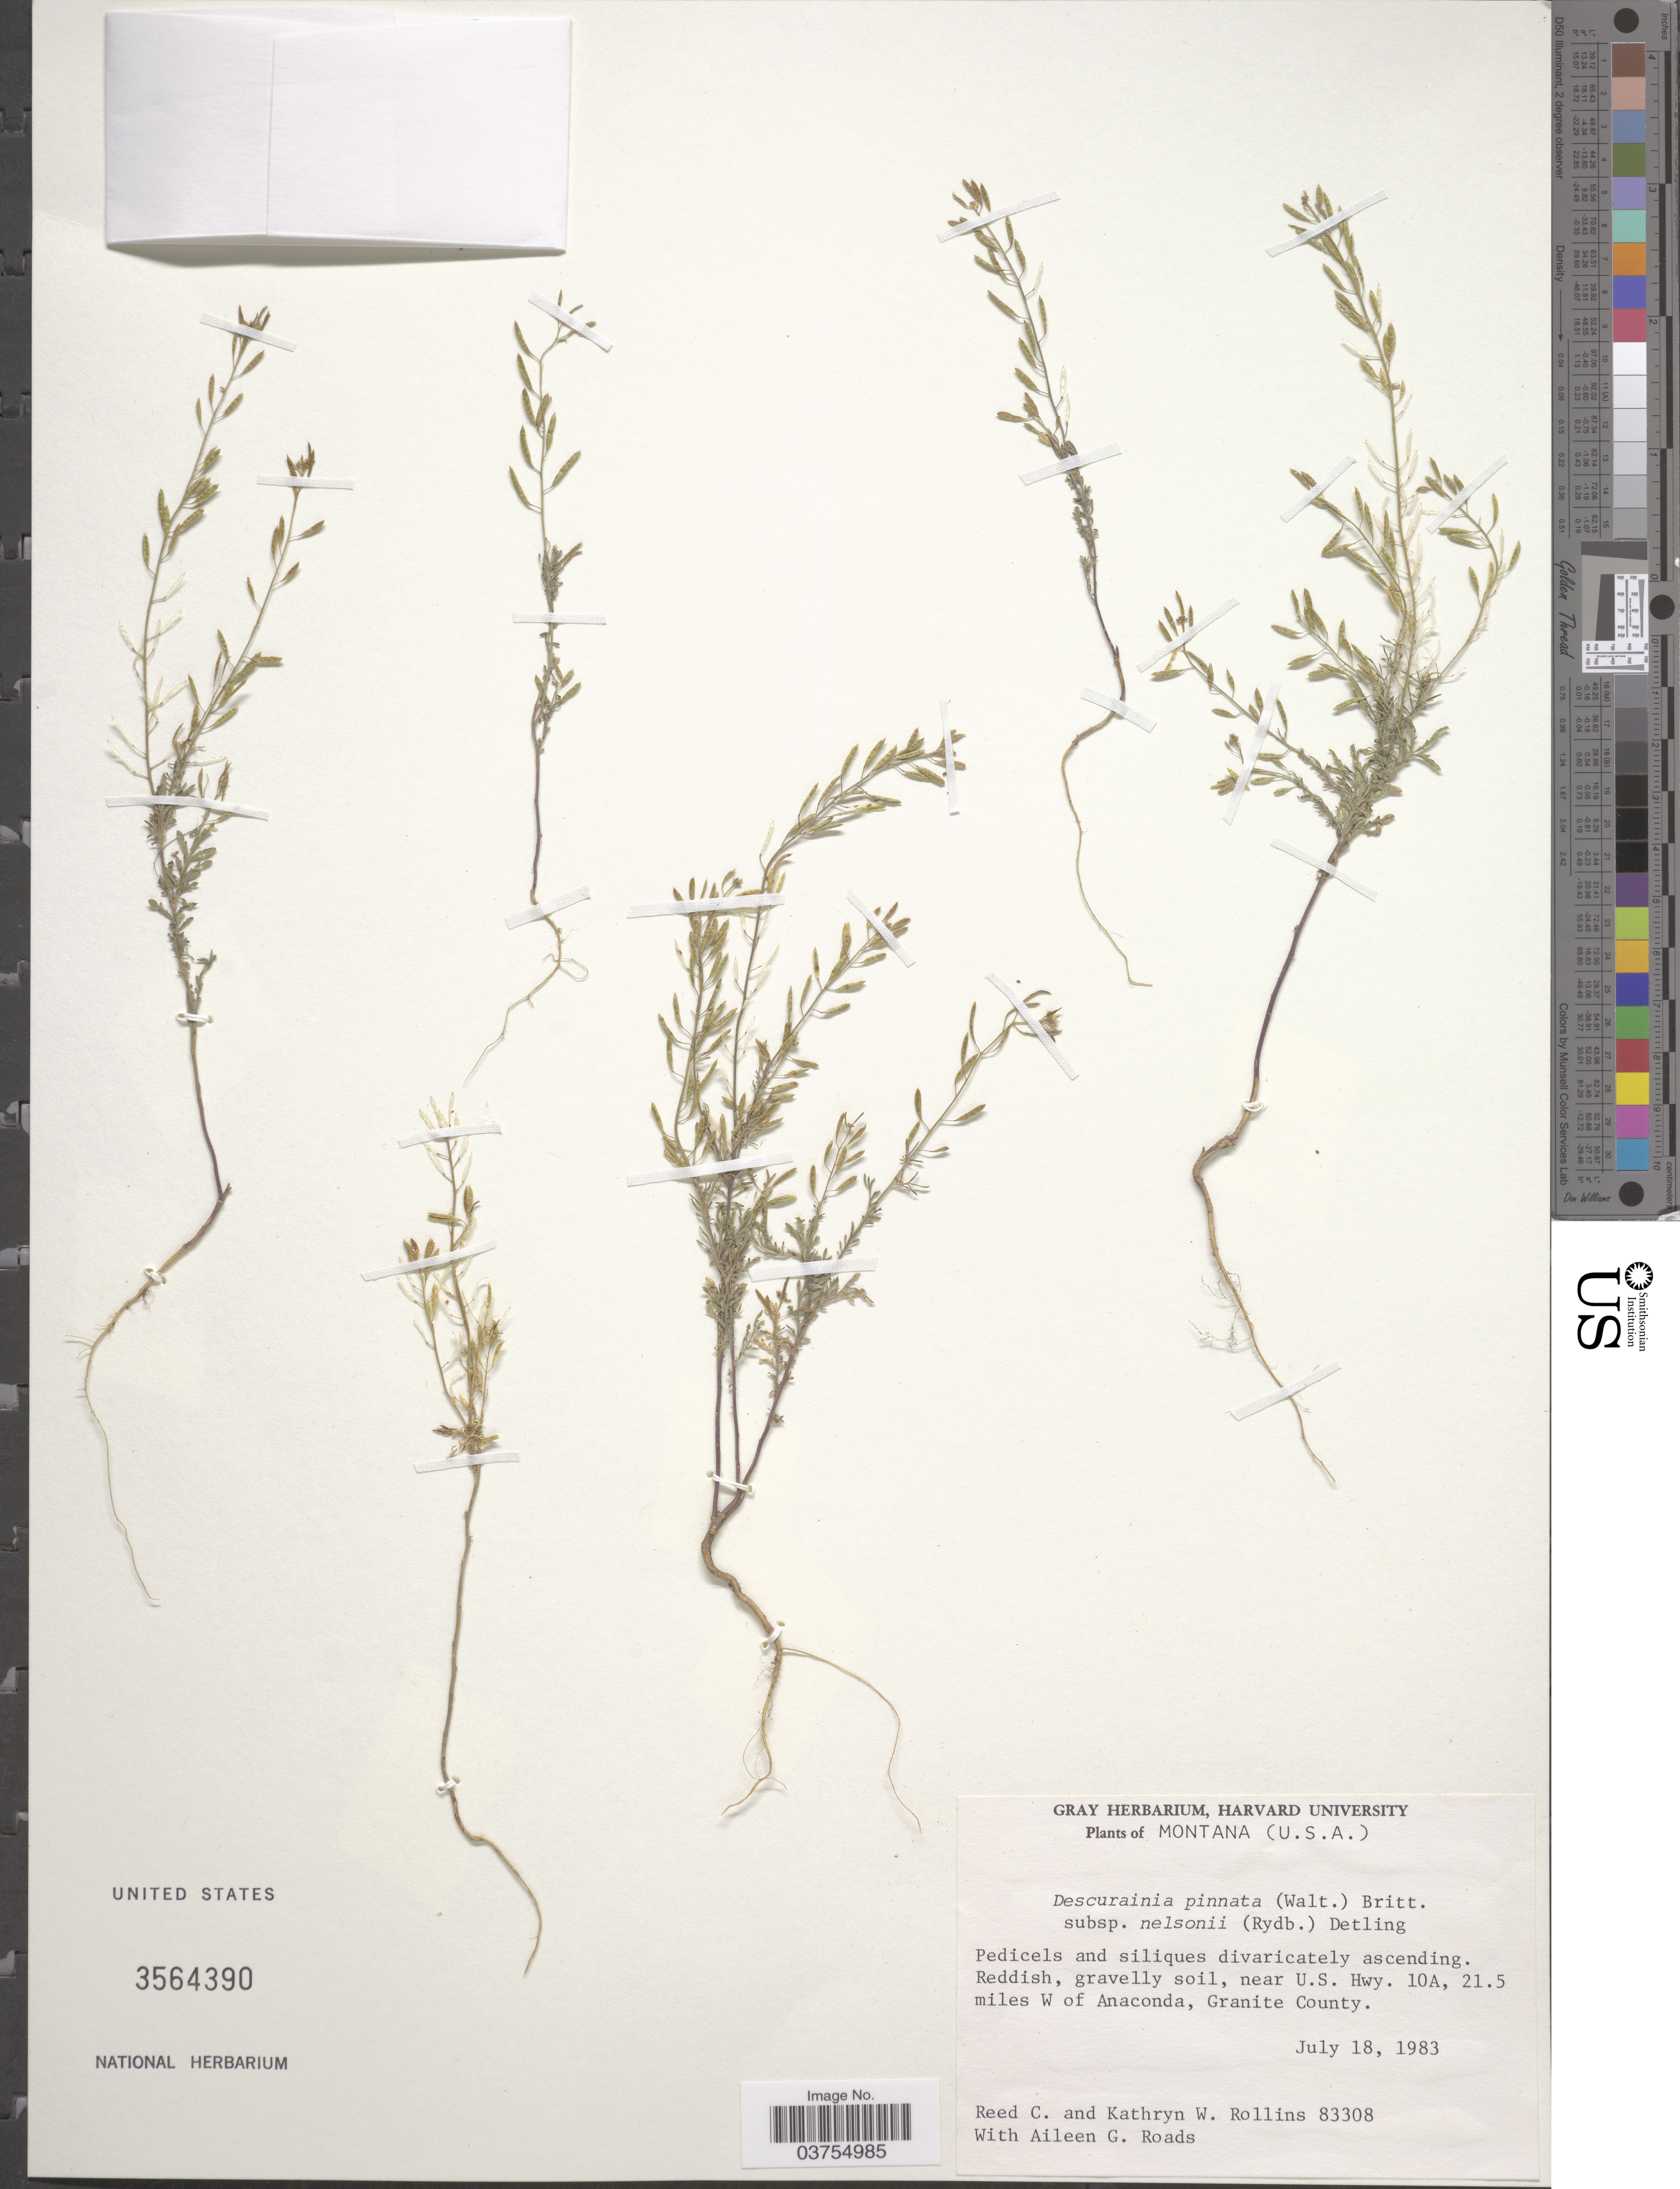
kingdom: Plantae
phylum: Tracheophyta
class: Magnoliopsida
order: Brassicales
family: Brassicaceae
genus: Descurainia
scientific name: Descurainia pinnata subsp. nelsonii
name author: (Rydb.) M. Peck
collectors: R. C. Rollins, K. W. Rollins & A. Roads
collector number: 83308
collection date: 1983-07-18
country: United States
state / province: Montana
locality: Near U.S. Hwy. 10A, 21.5 miles W of Anaconda, Granite County.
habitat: reddish gravelly soil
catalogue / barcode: US 3564390